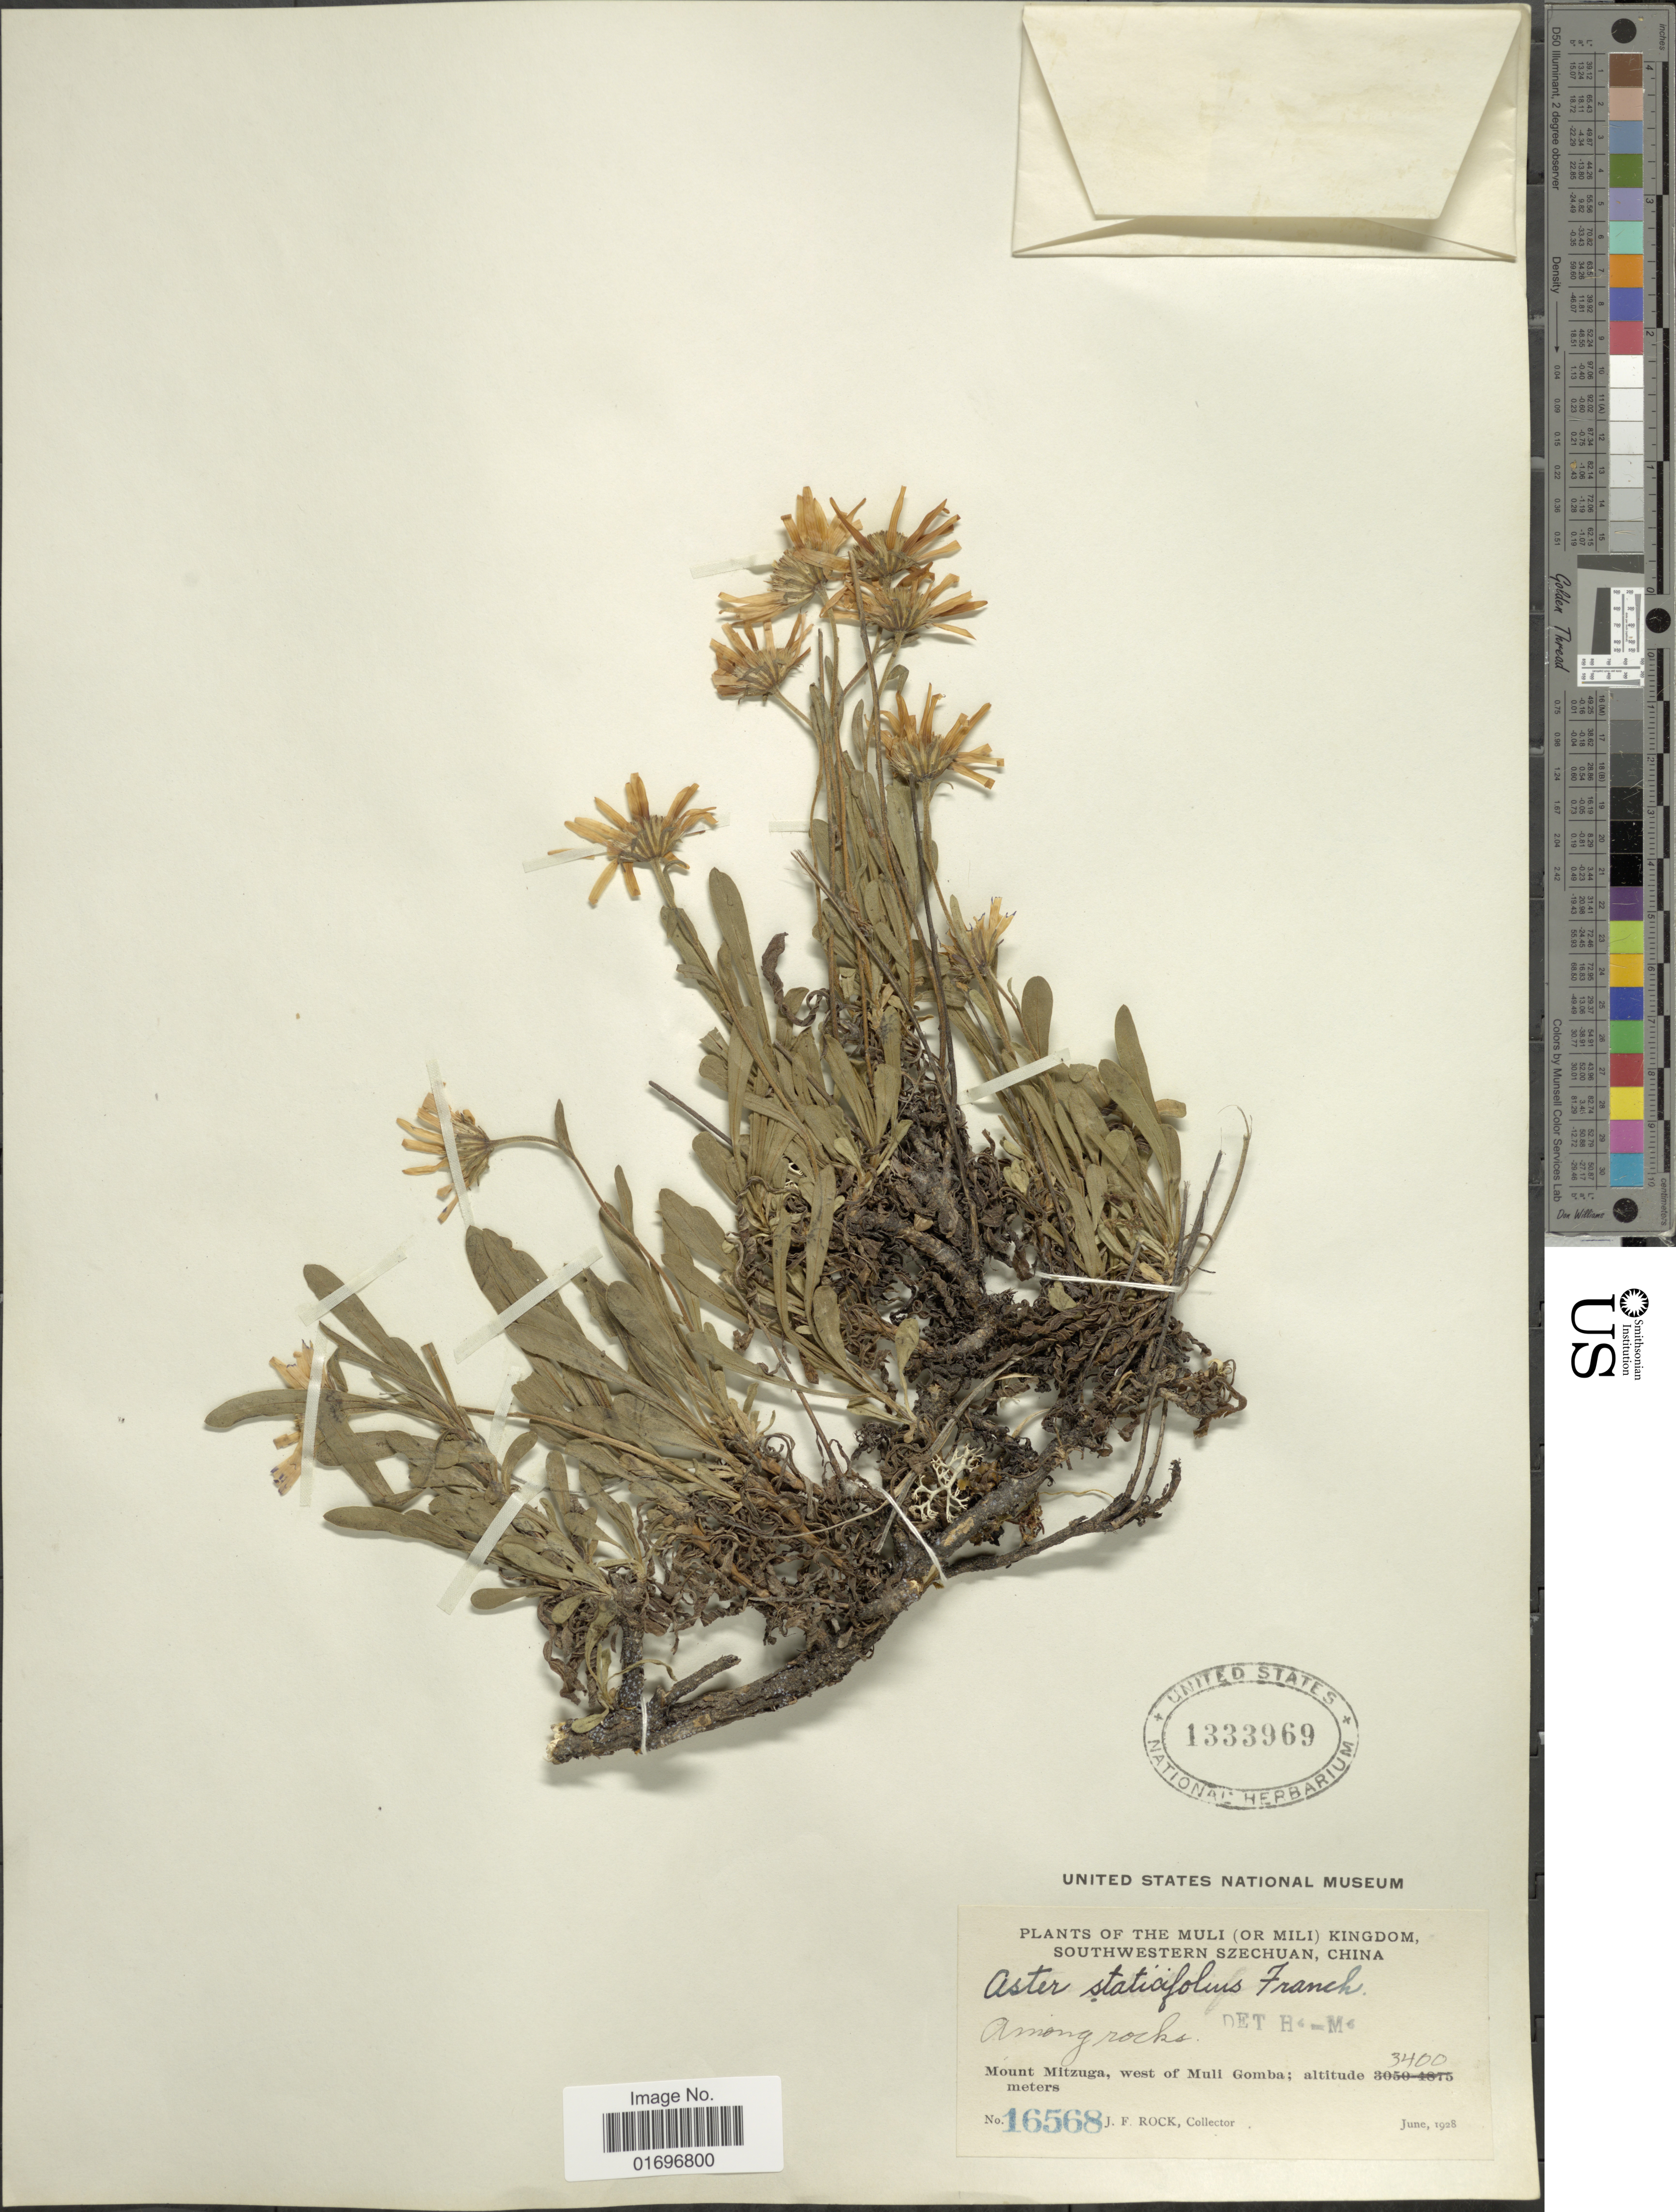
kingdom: Plantae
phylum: Tracheophyta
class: Magnoliopsida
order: Asterales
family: Asteraceae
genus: Aster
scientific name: Aster staticifolius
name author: Franch.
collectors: J. Rock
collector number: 16568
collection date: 1928-06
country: China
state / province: Sichuan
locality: Muli (or Mili) Kingdom, Southwestern Szechuan, China. Among rocks. Mount Mitzuga, west of Muli Gomba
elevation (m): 3400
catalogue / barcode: US 1333969